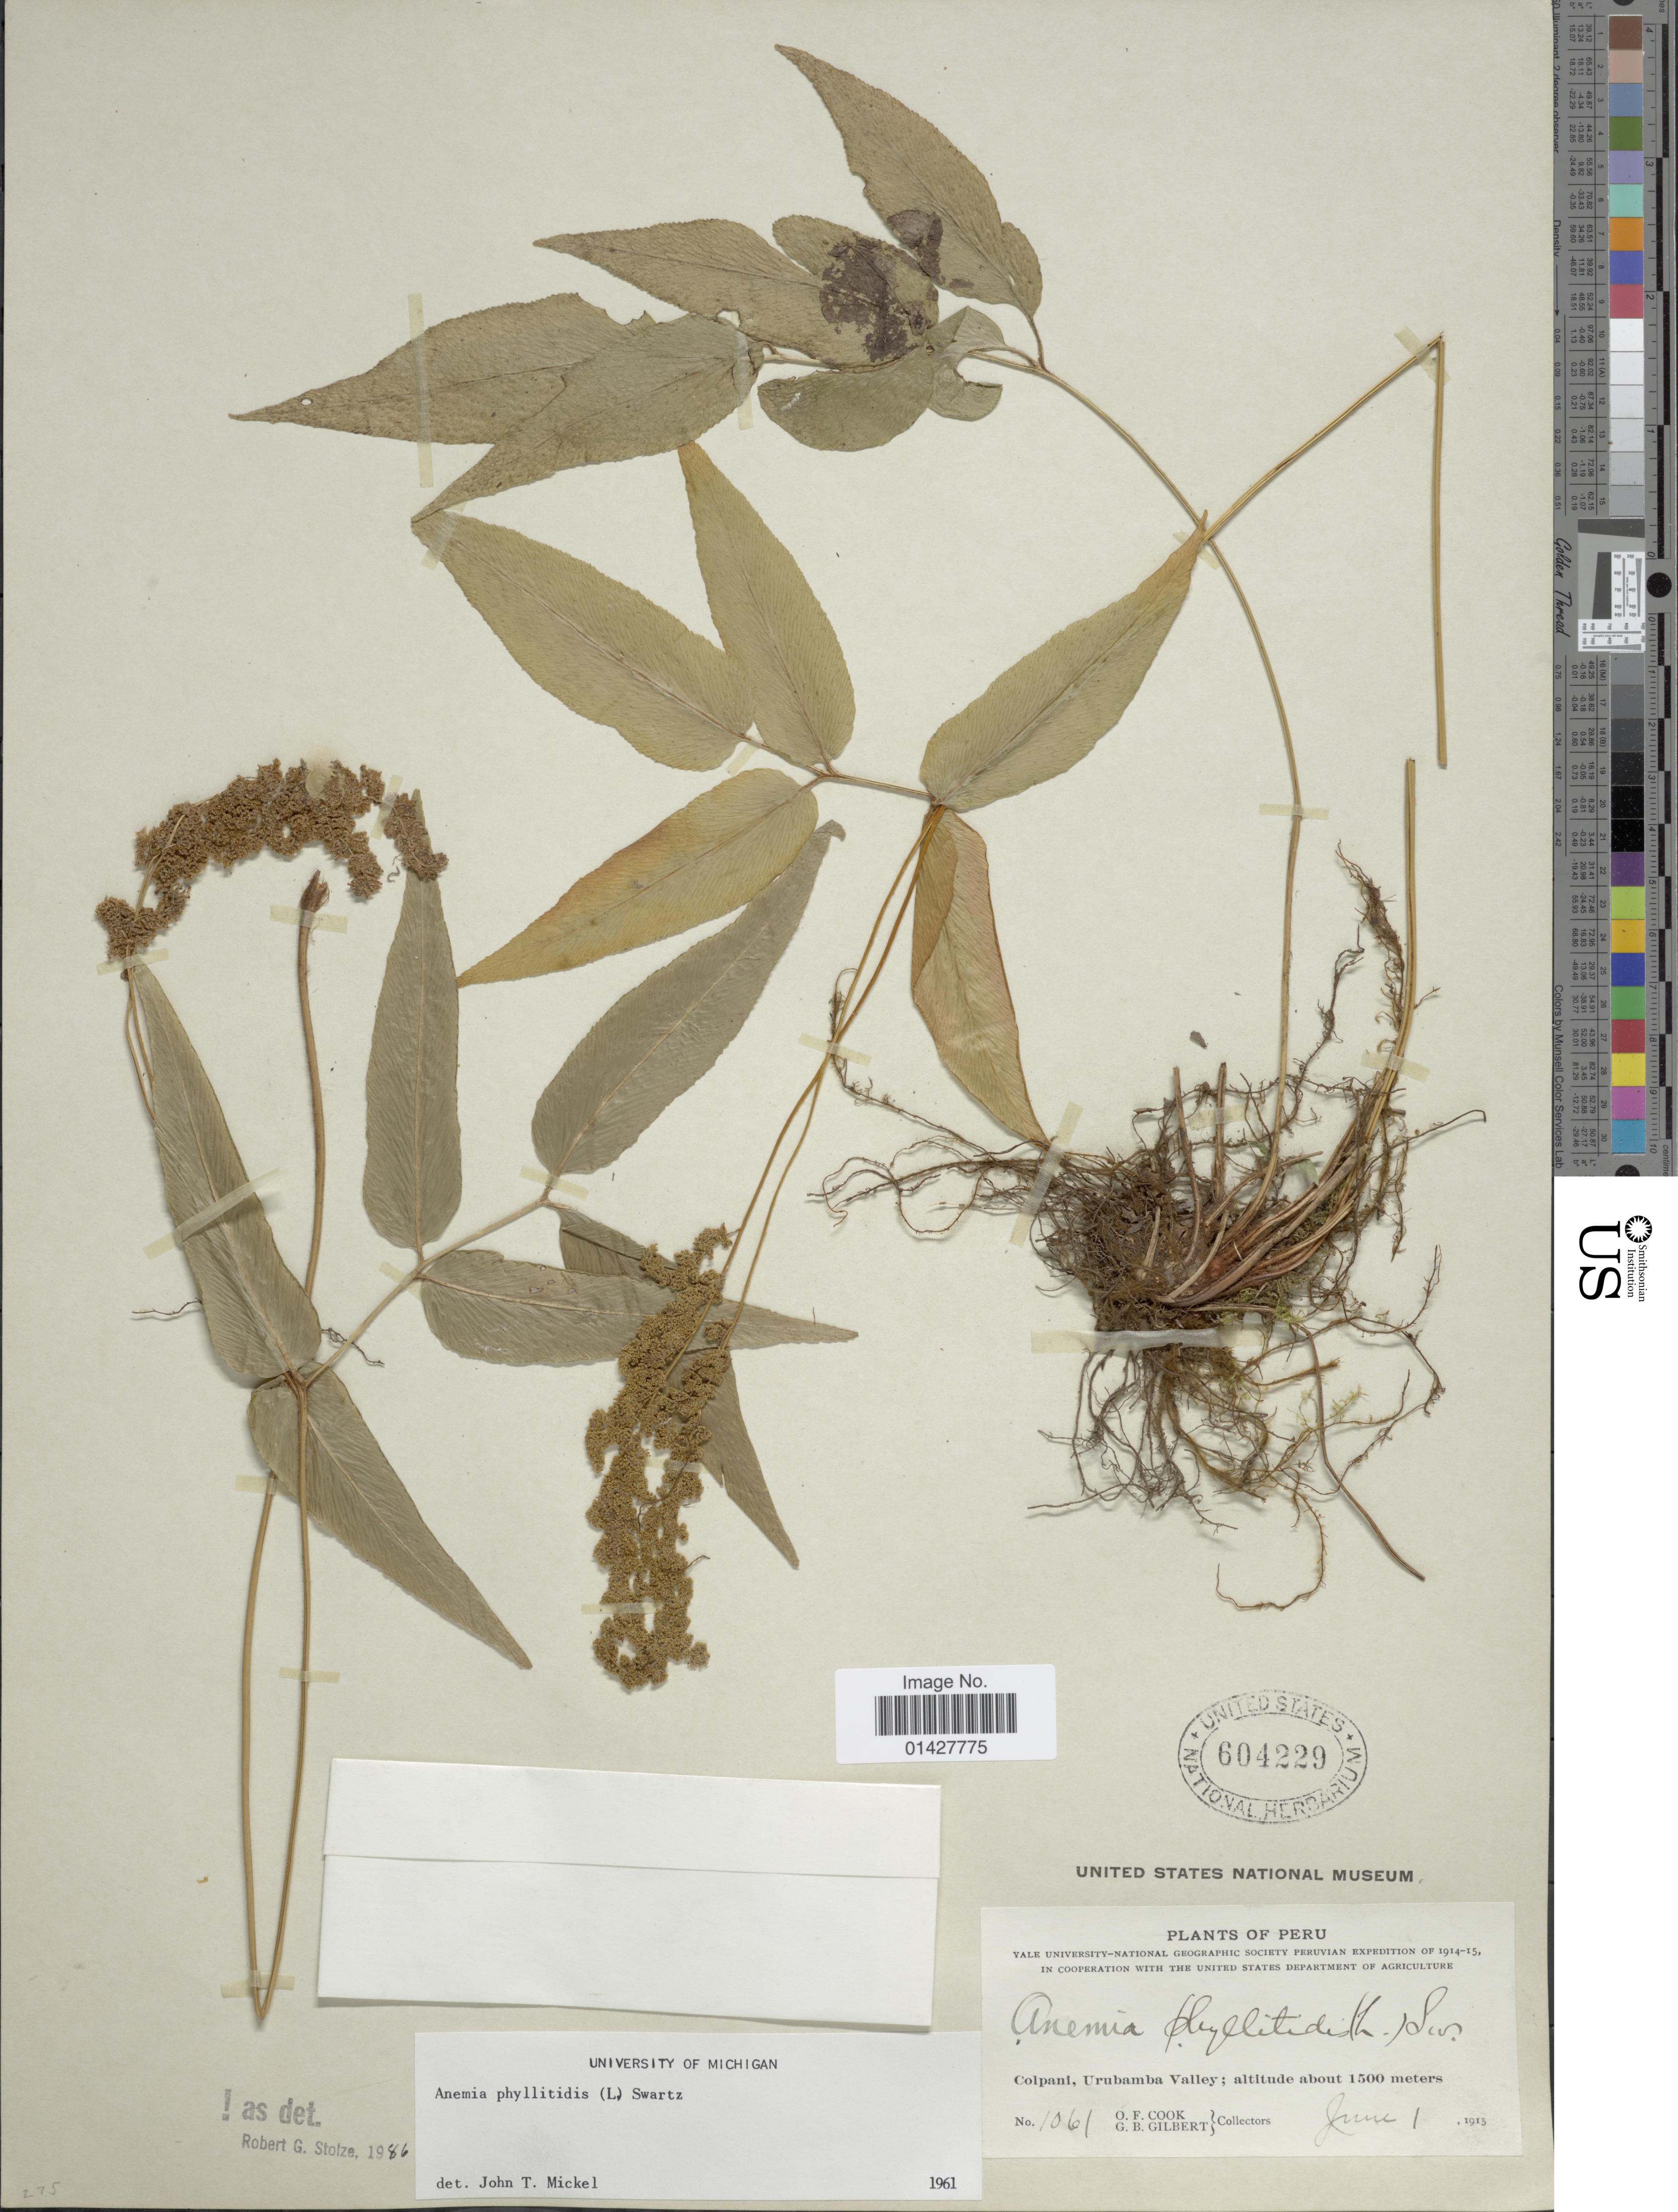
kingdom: Plantae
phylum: Tracheophyta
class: Polypodiopsida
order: Schizaeales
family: Anemiaceae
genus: Anemia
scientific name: Anemia phyllitidis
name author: (L.) Sw.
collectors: O. F. Cook & G. B. Gilbert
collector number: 1061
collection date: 1915-06-01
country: Peru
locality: Colpani, Urubamba Valley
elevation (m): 1500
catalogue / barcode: US 604229